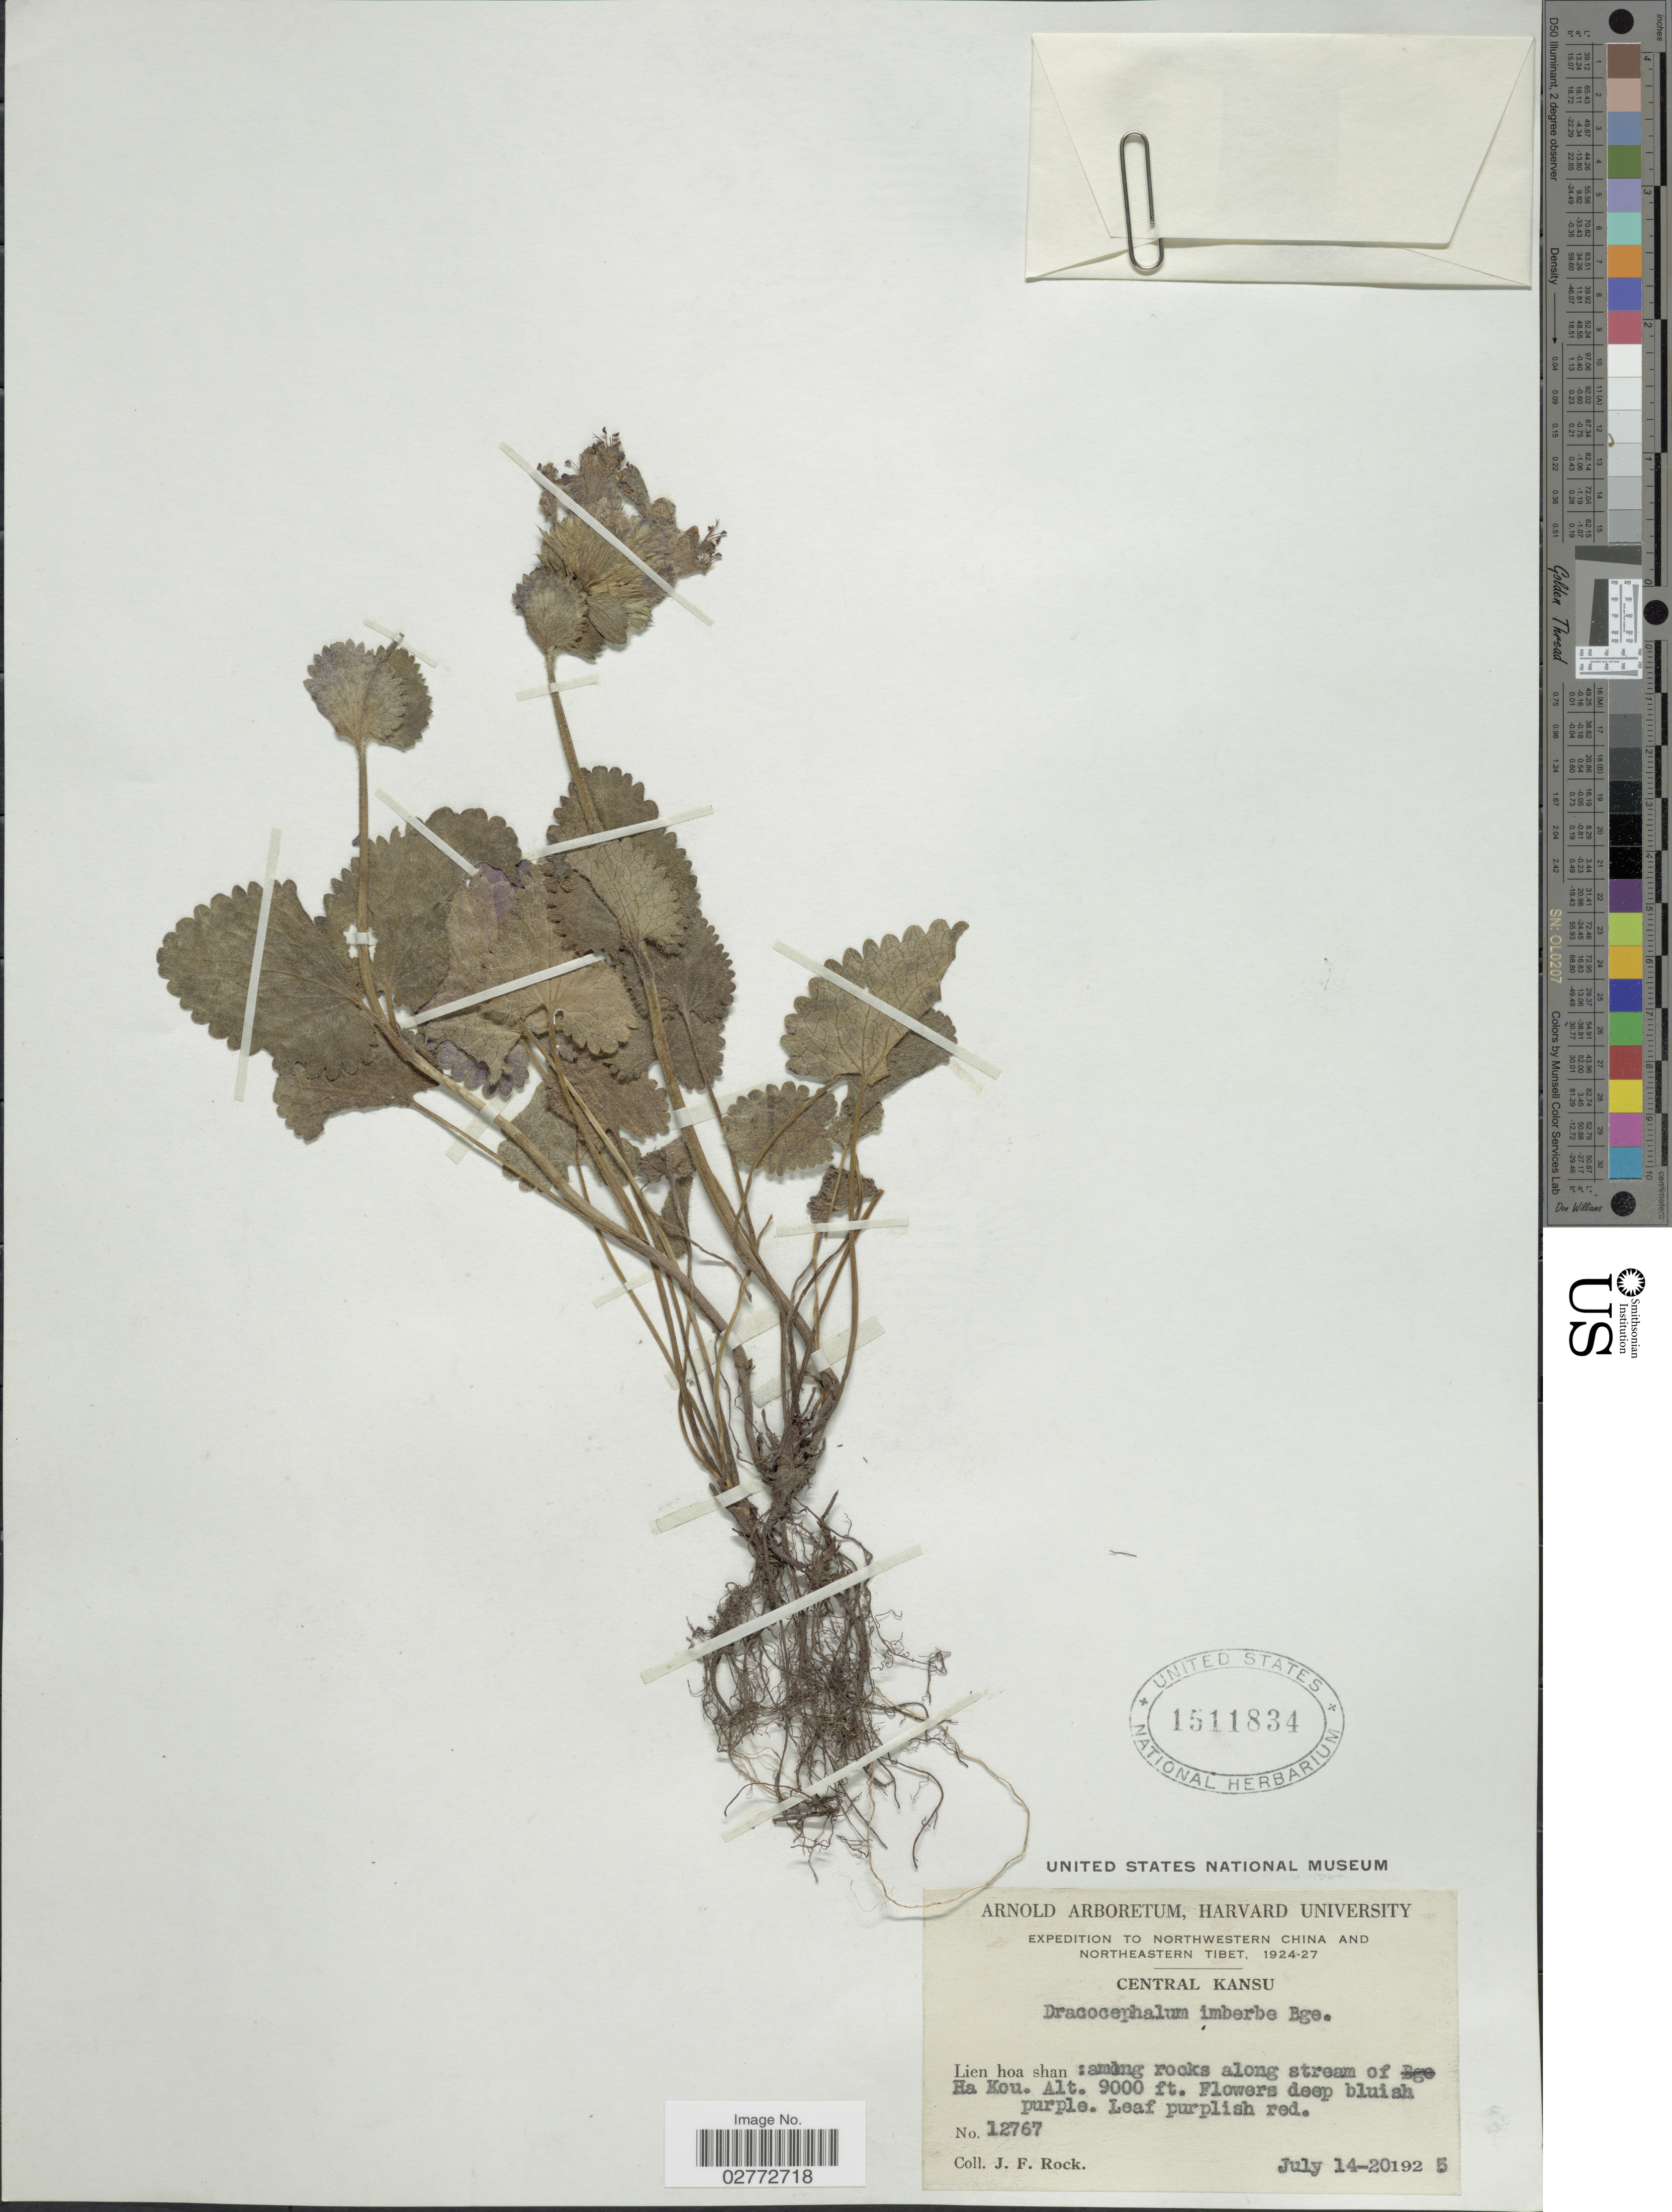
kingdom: Plantae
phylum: Tracheophyta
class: Magnoliopsida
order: Lamiales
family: Lamiaceae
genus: Dracocephalum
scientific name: Dracocephalum imberbe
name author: Bunge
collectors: J. Rock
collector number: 12767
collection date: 1925-07-14/1925-07-20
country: China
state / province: Gansu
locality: Northwestern China and Northeastern Tibet. Central Kansu. Lien hoa shan: among rocks along stream of Ha Kou.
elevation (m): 2743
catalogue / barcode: US 1511834